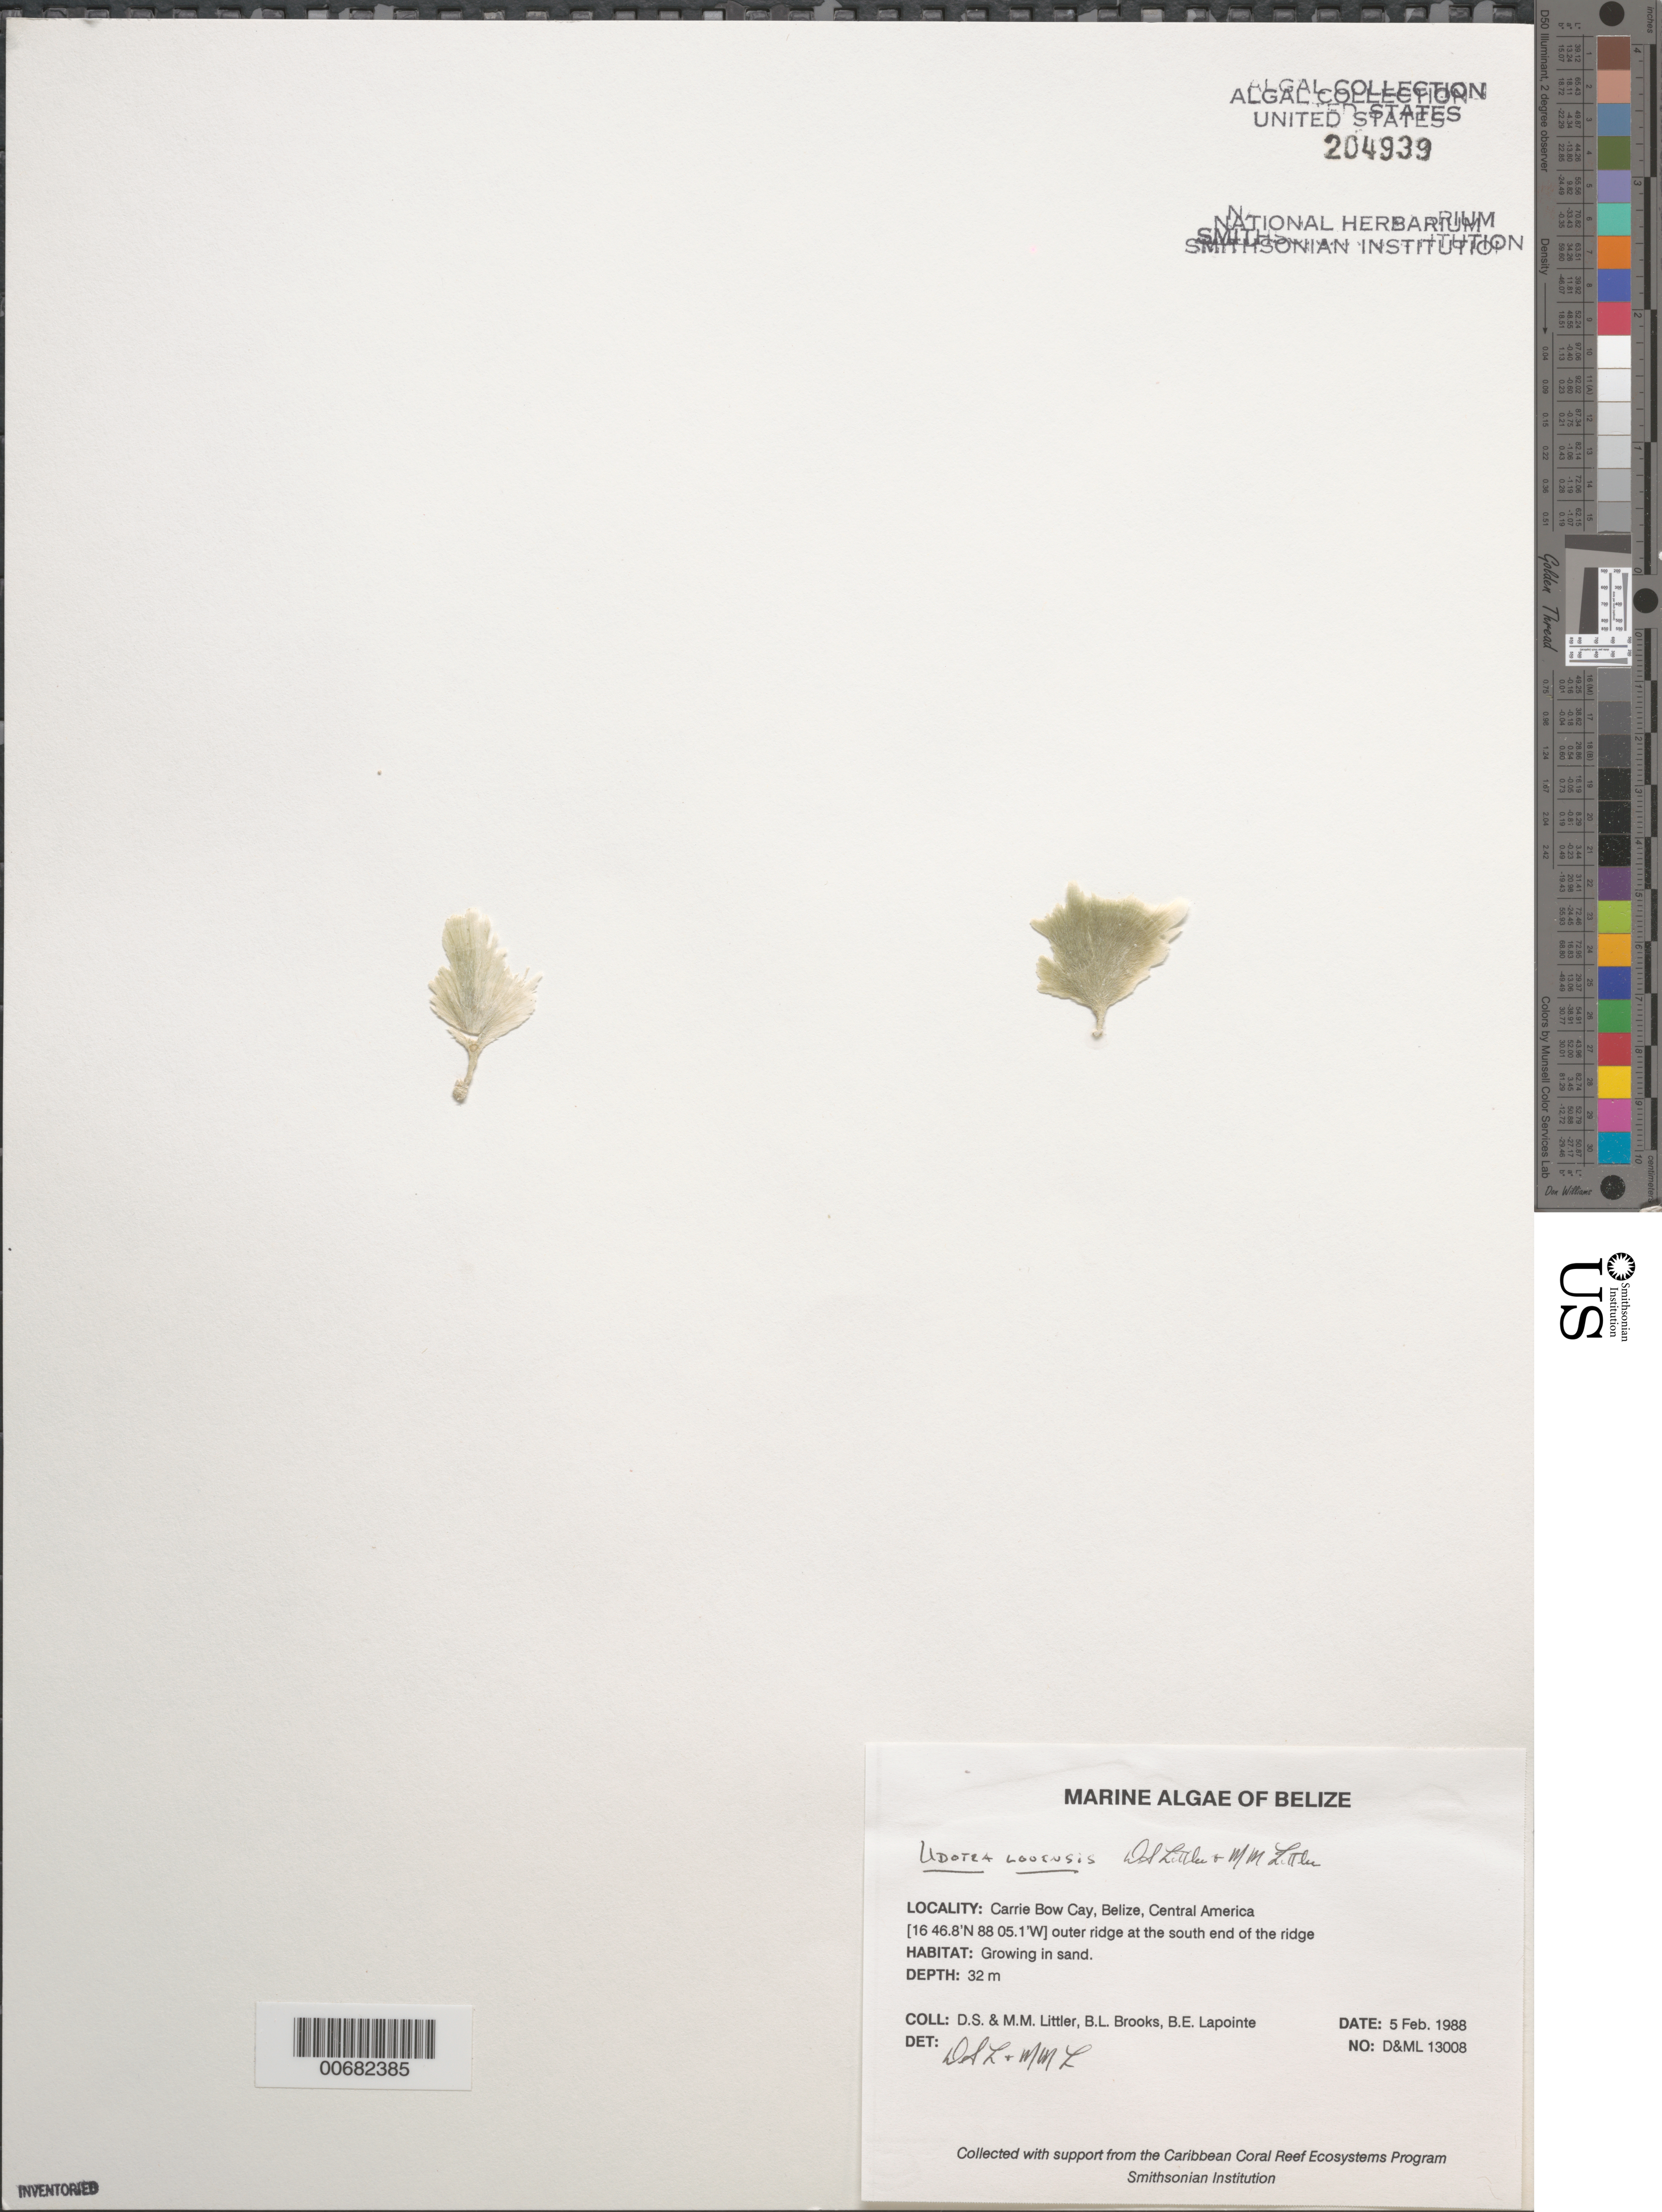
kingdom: Plantae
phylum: Chlorophyta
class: Ulvophyceae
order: Bryopsidales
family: Udoteaceae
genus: Udotea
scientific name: Udotea looensis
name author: D.S. Littler & Littler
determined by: Littler, D. S.; Littler, M. M.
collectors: D. S. Littler, M. M. Littler, B. Brooks & B. Lapointe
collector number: D&ML 13008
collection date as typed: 05 Feb 1988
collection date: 1988-02-05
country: Belize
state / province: Stann Creek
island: Carrie Bow Cay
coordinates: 16 46.8' N, 88 05.1' W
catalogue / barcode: US 204939